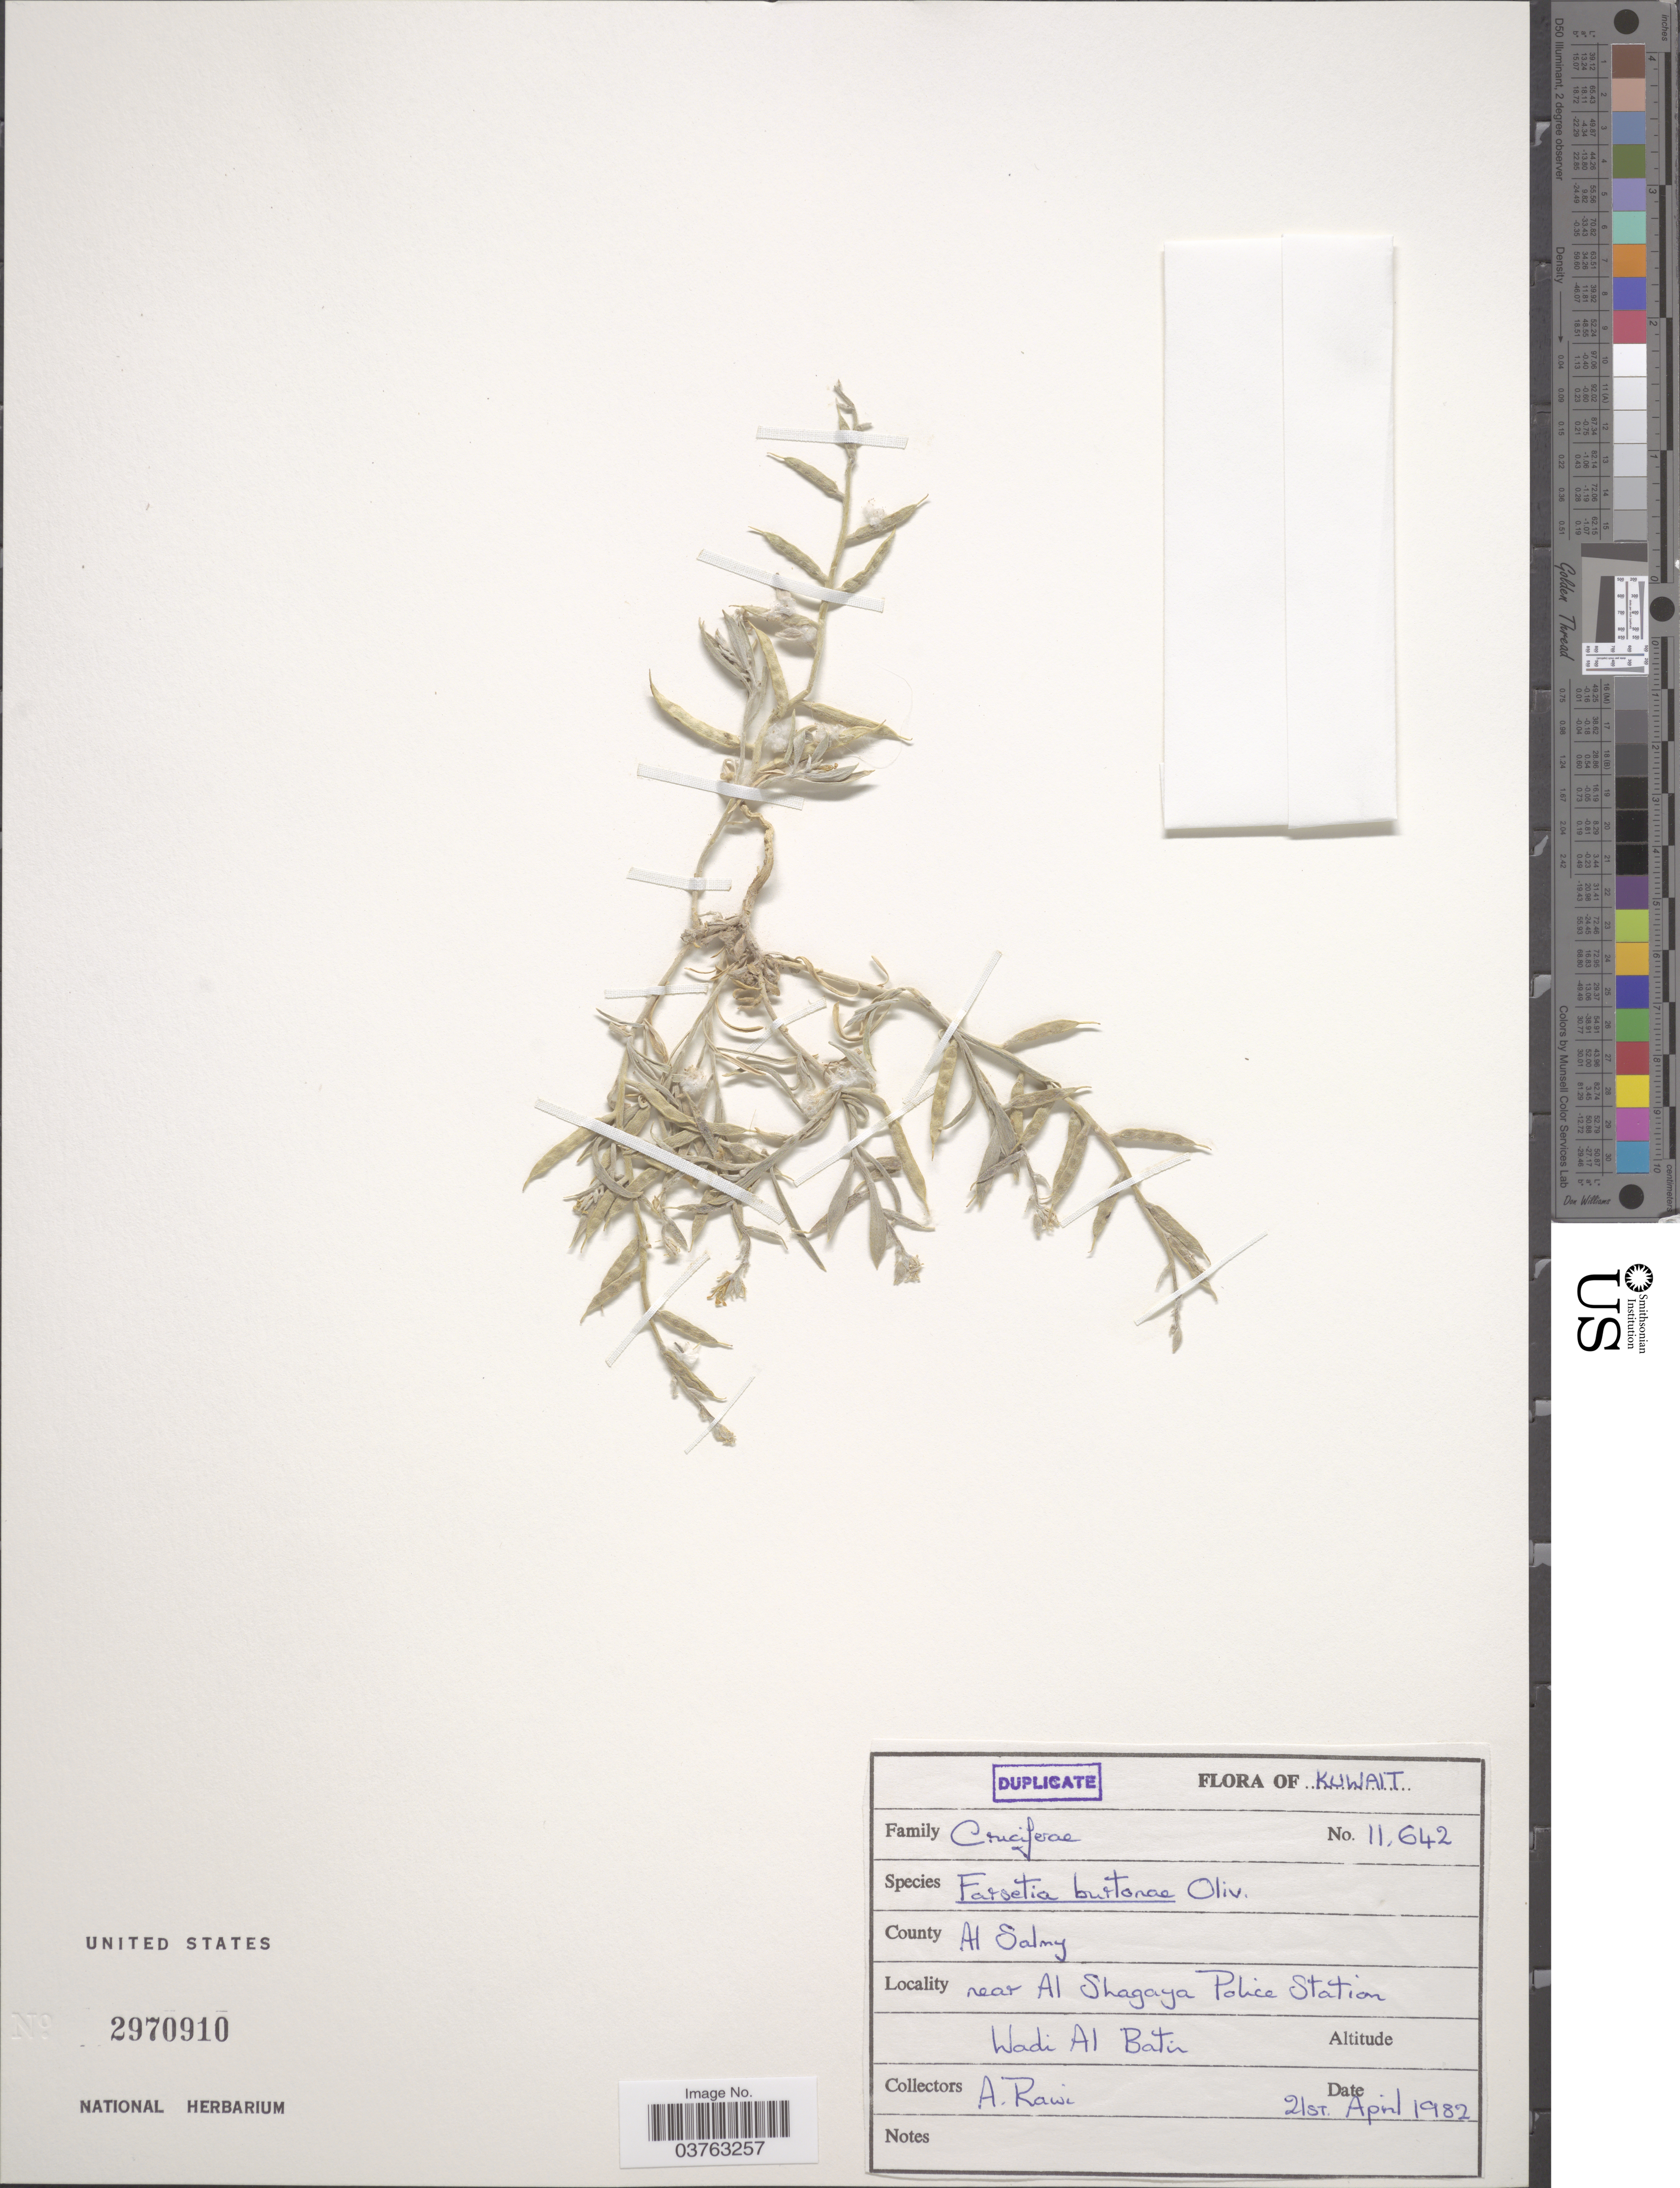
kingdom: Plantae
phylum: Tracheophyta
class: Magnoliopsida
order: Brassicales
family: Brassicaceae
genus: Farsetia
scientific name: Farsetia burtonae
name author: Oliv.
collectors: A. Rawi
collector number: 11642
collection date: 1982-04-21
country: Kuwait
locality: County Al Salmy. Near Al Shagagy Police Station. Wadi Al Batir.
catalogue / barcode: US 2970910